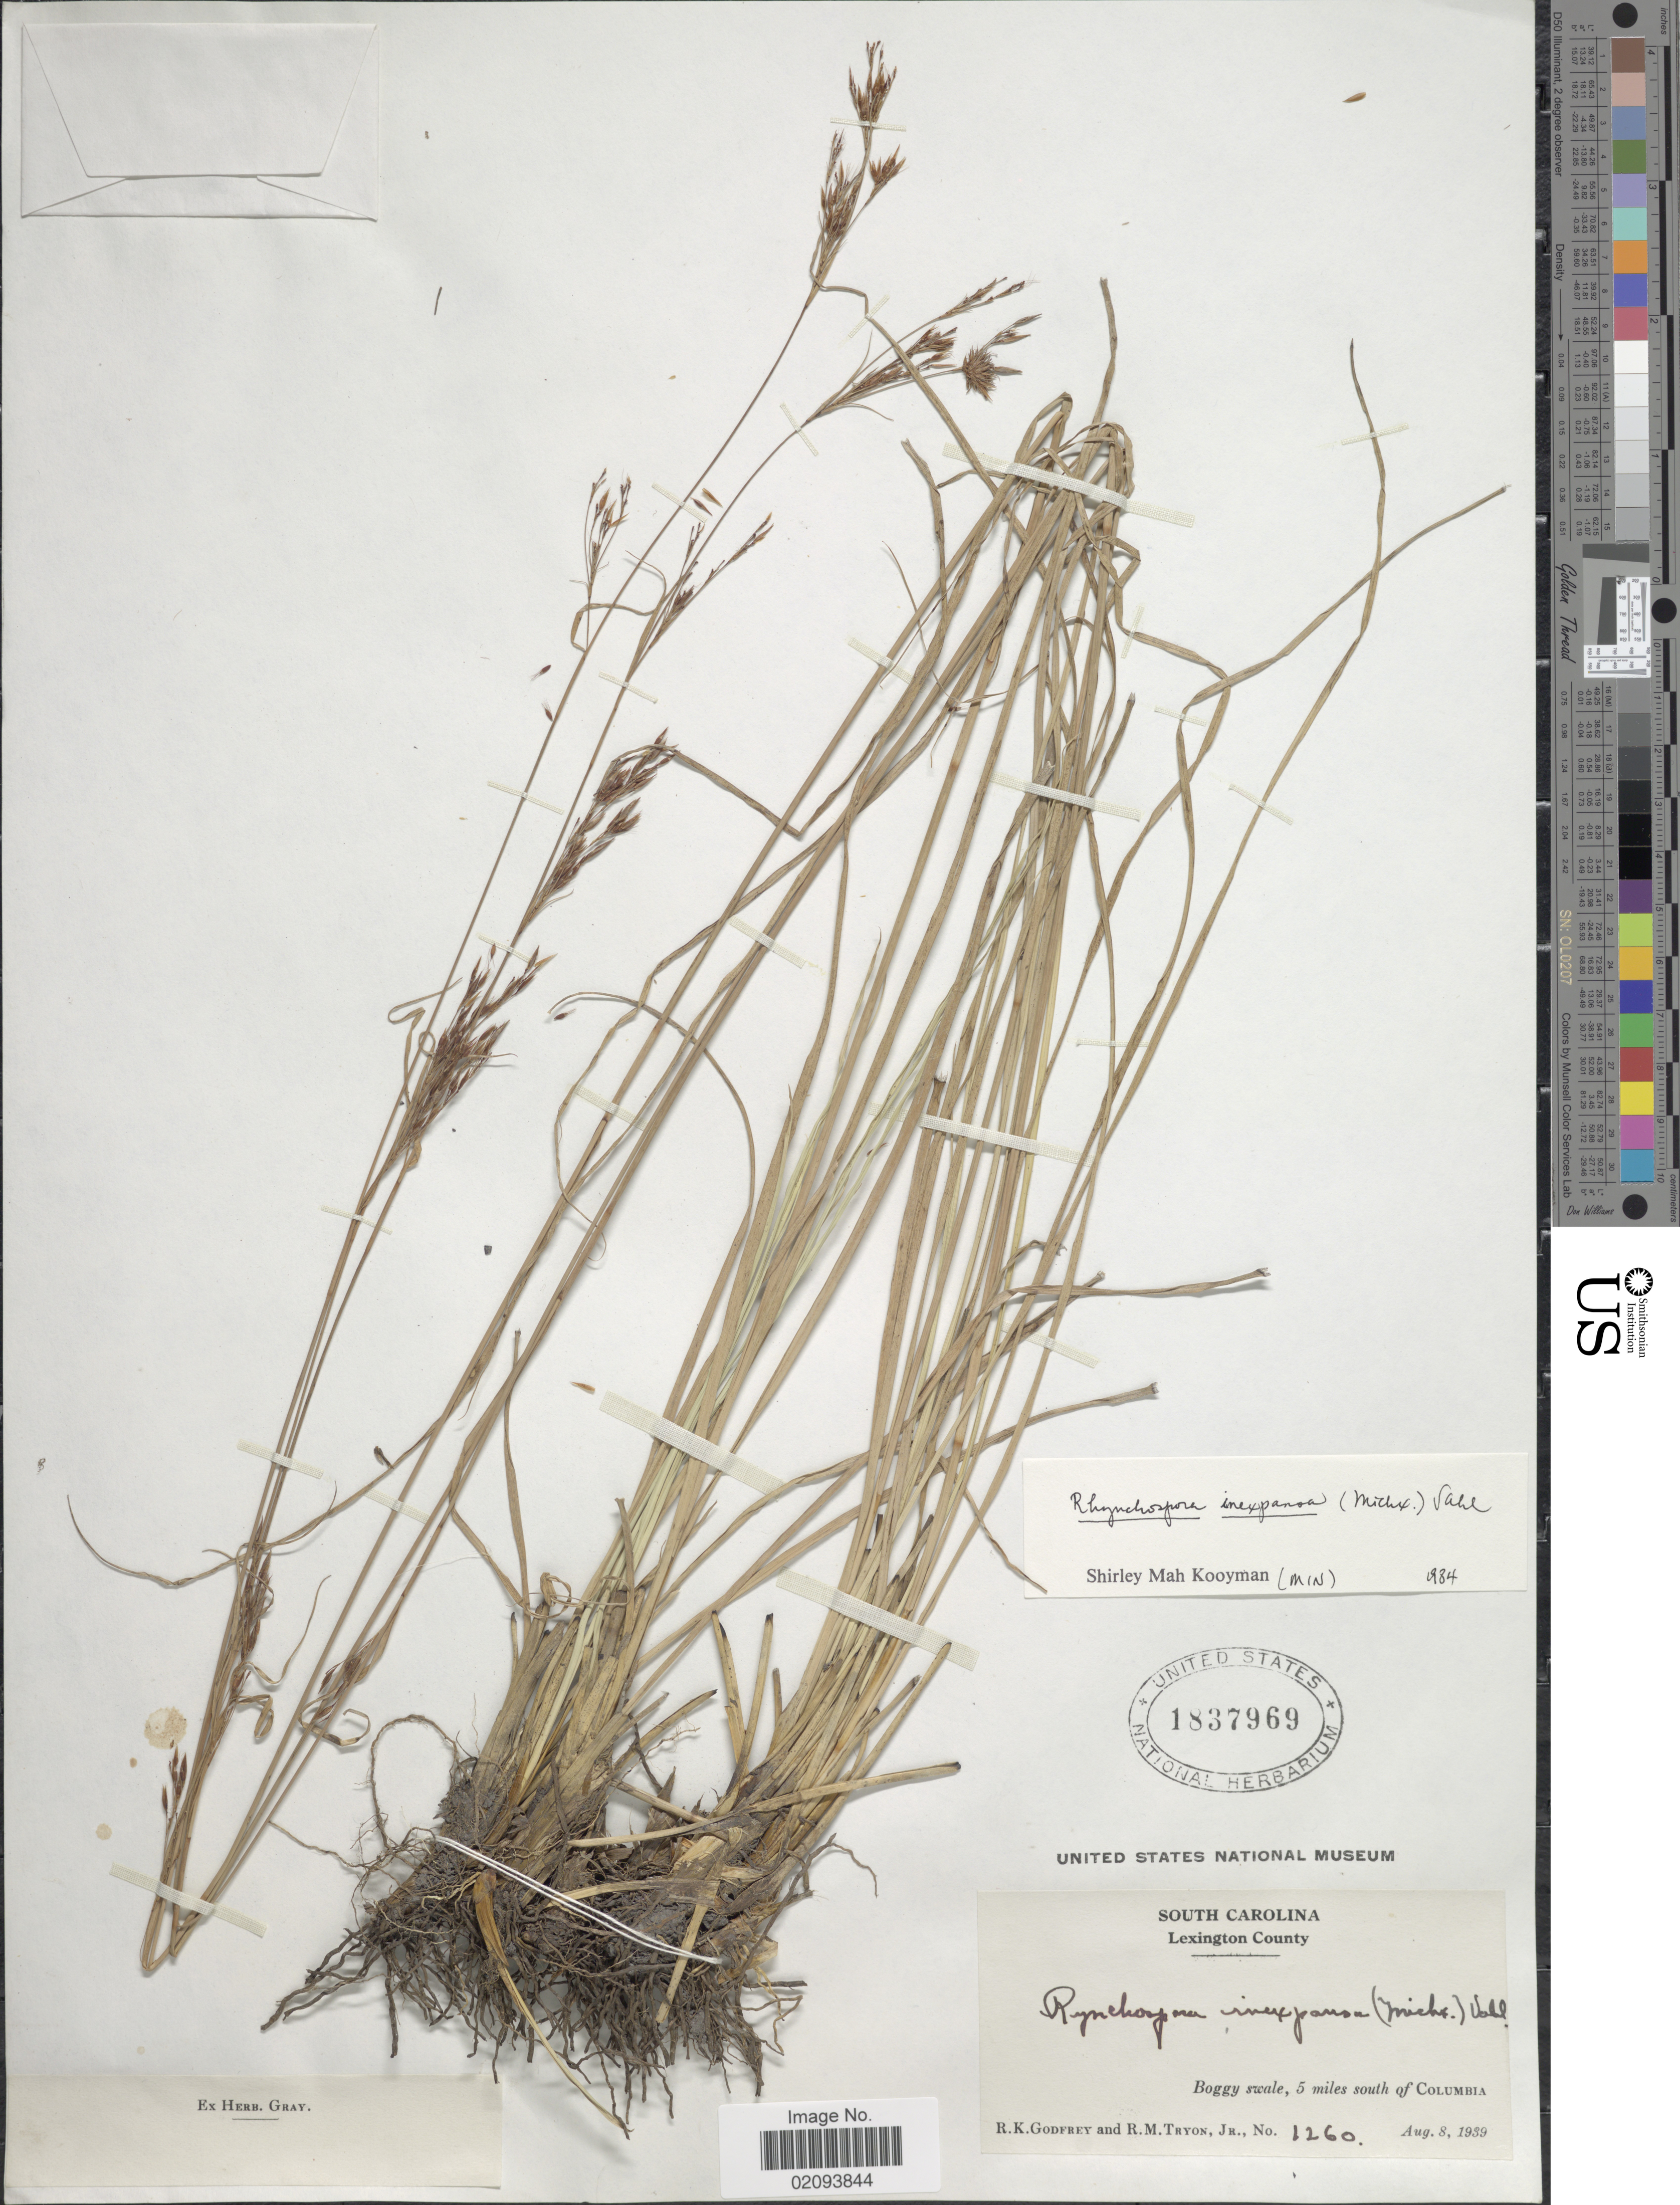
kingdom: Plantae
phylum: Tracheophyta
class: Liliopsida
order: Poales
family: Cyperaceae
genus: Rhynchospora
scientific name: Rhynchospora inexpansa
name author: (Michx.) Vahl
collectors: R. K. Godfrey & R. M. Tryon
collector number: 1260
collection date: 1939-08-08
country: United States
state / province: South Carolina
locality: Lexington County. Boggy swale, 5 miles south of Columbia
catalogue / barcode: US 1837969